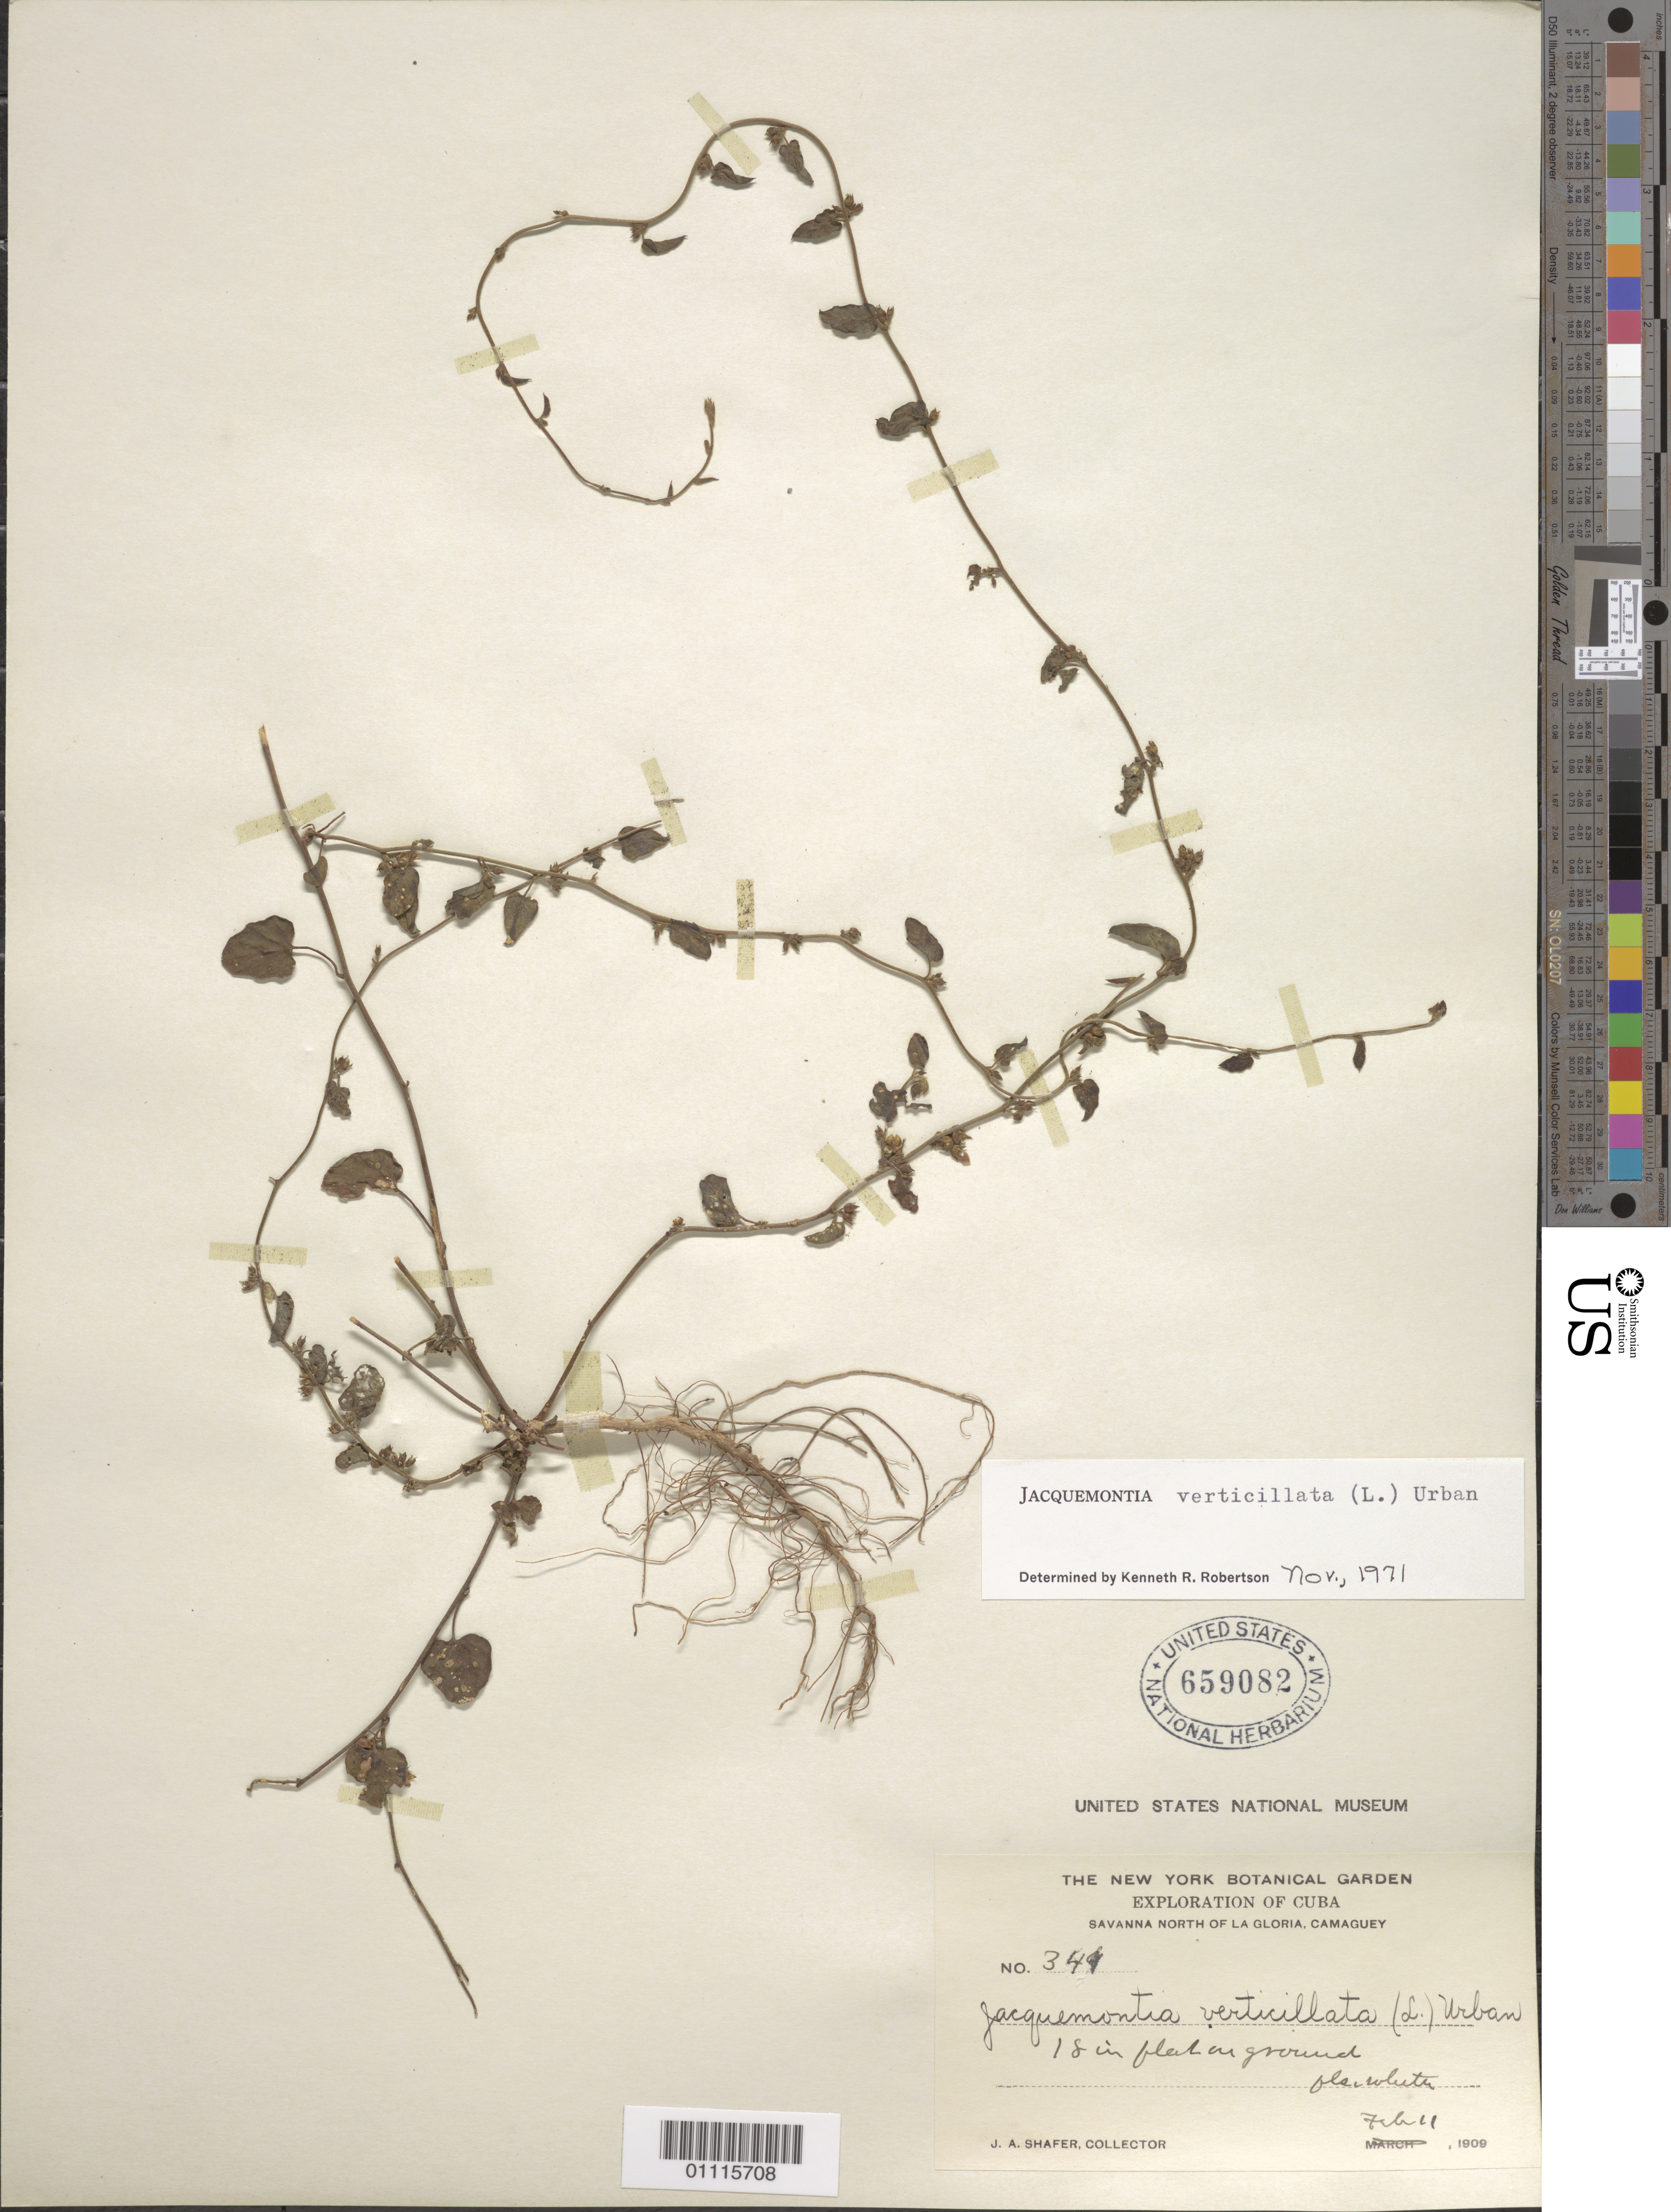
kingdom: Plantae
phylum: Tracheophyta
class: Magnoliopsida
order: Solanales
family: Convolvulaceae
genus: Jacquemontia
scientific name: Jacquemontia verticillata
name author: (L.) Urb.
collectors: J. A. Shafer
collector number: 349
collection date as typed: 11 Feb 1909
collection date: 1909-02-11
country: Cuba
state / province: Camagüey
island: Cuba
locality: Savanna N of La Gloria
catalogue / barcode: US 659082